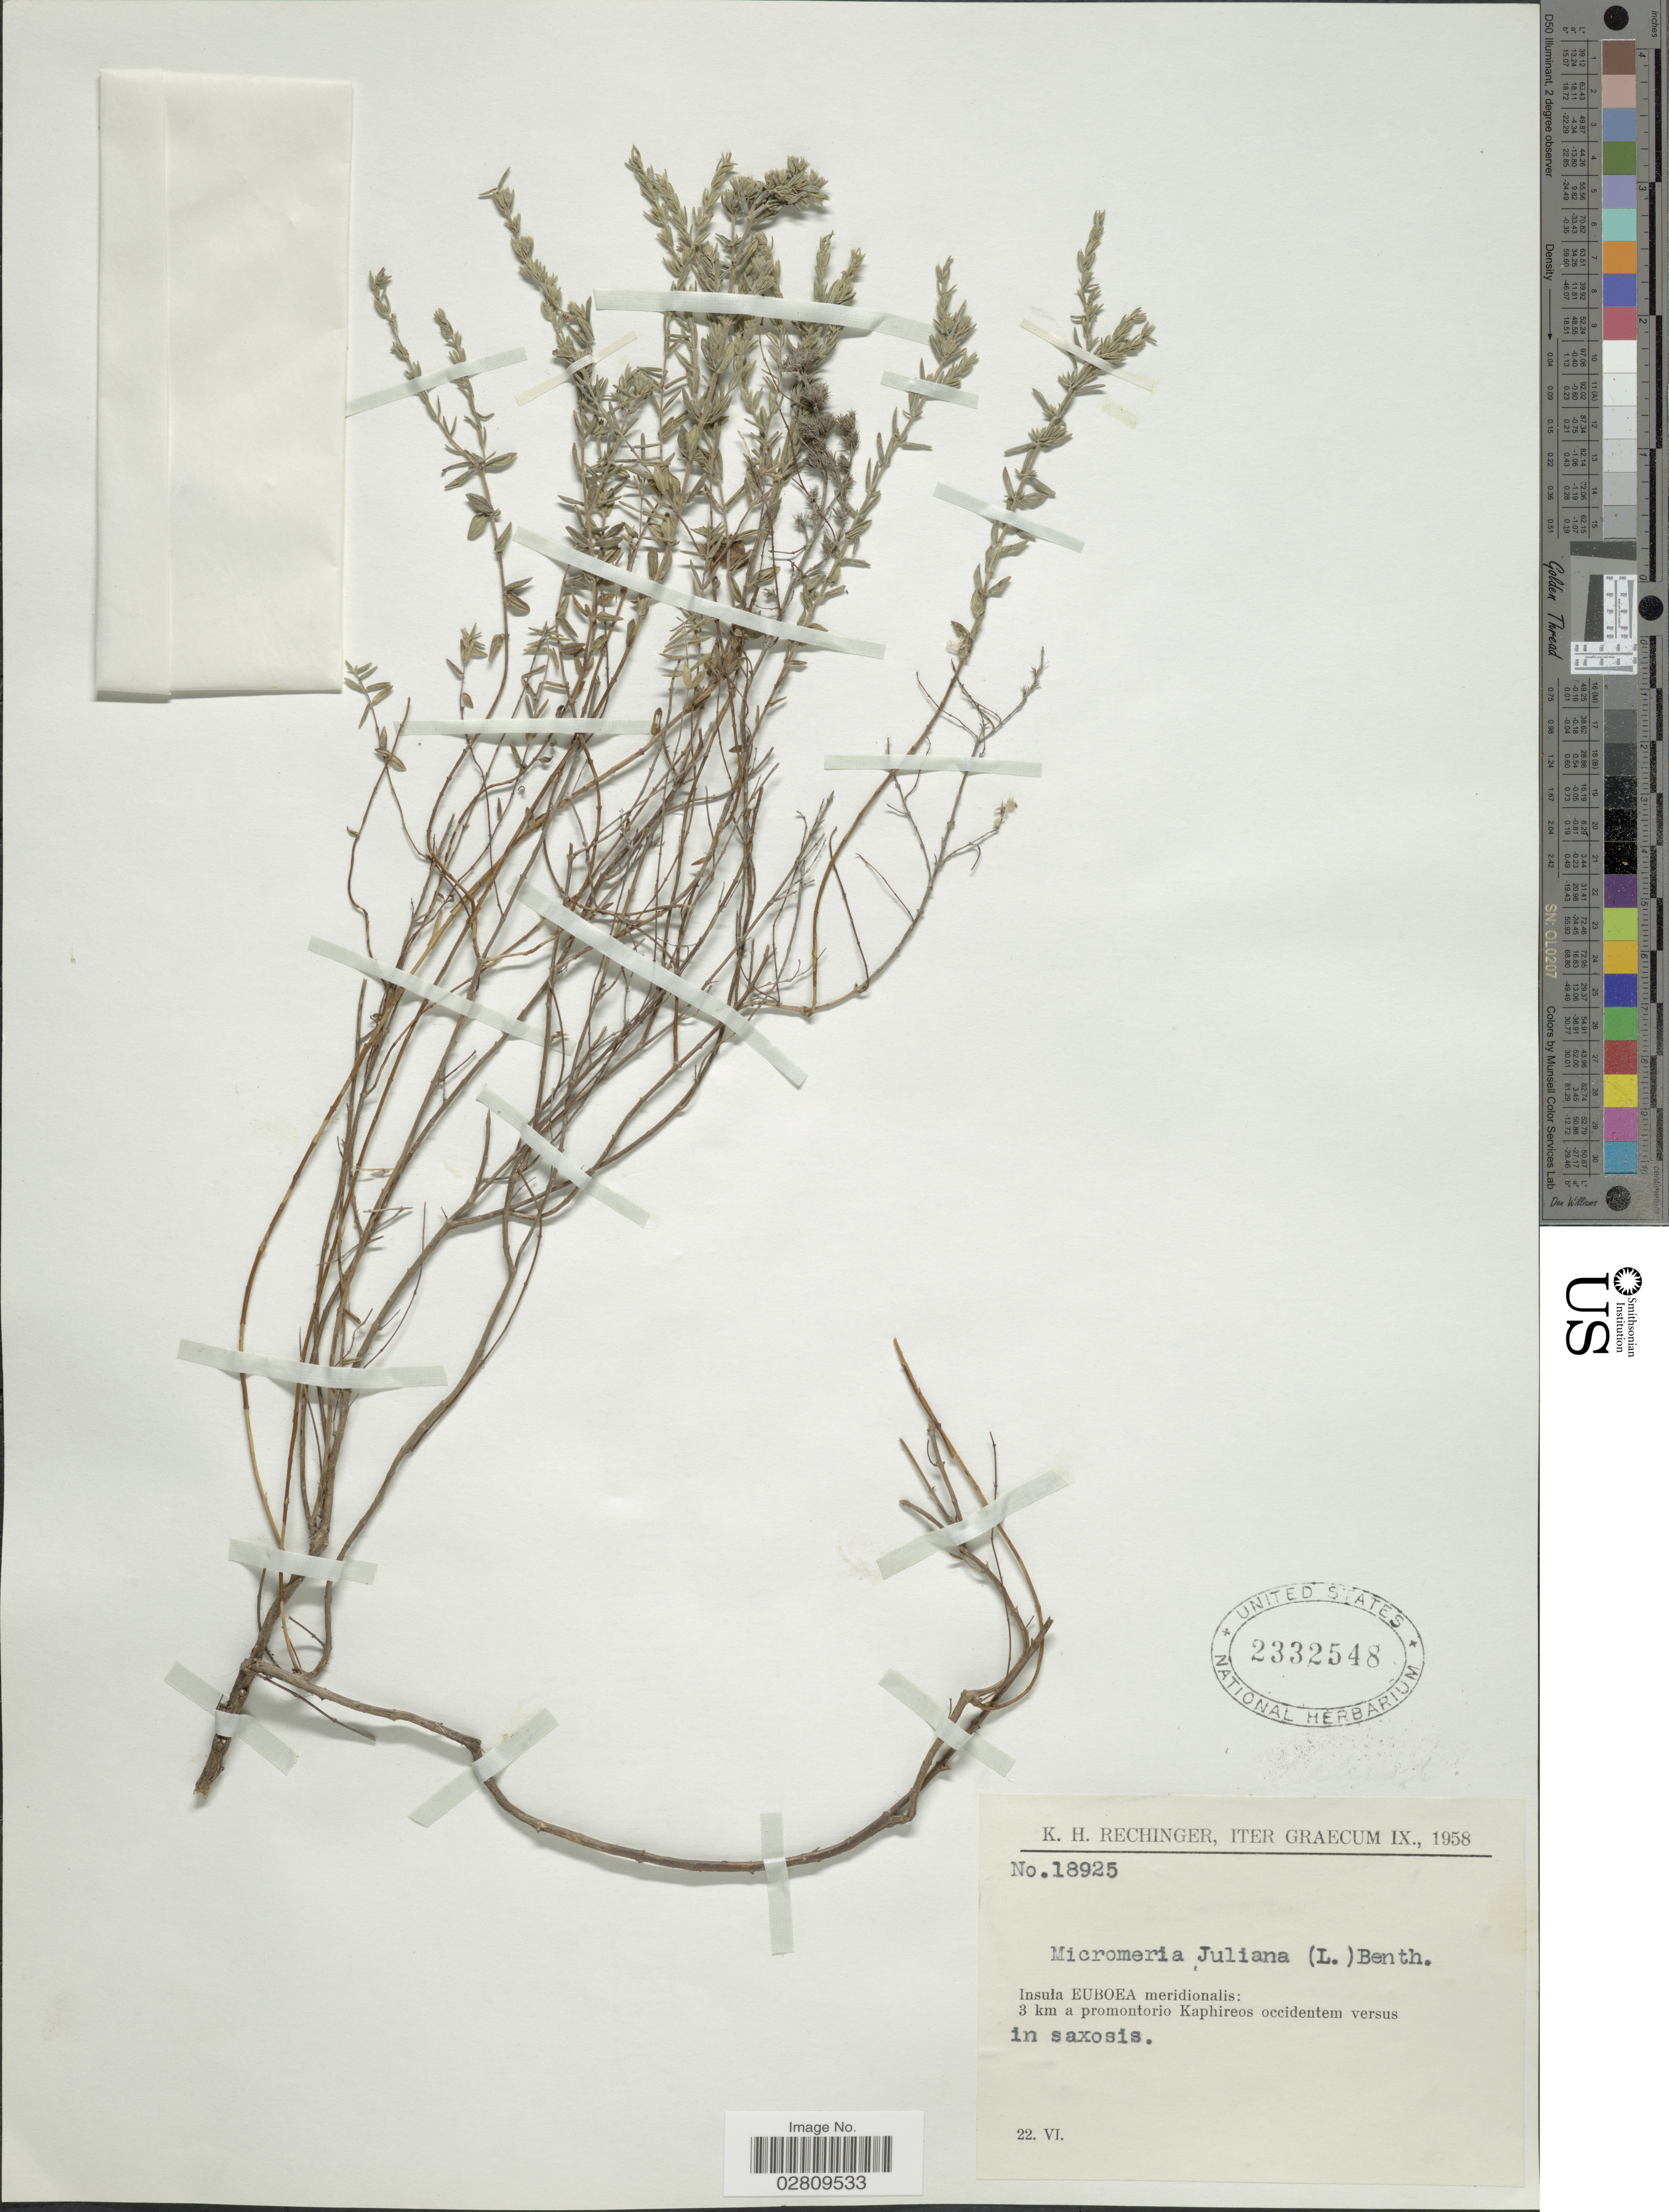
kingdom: Plantae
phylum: Tracheophyta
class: Magnoliopsida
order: Lamiales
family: Lamiaceae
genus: Micromeria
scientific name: Micromeria juliana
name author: (L.) Benth. ex Rchb.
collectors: K. H. Rechinger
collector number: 18925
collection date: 1958-06-22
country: Greece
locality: Insula Euboea meridionalis: 3 km a promontorio Kaphireos occidentum versus.in saxosis.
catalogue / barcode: US 2332548